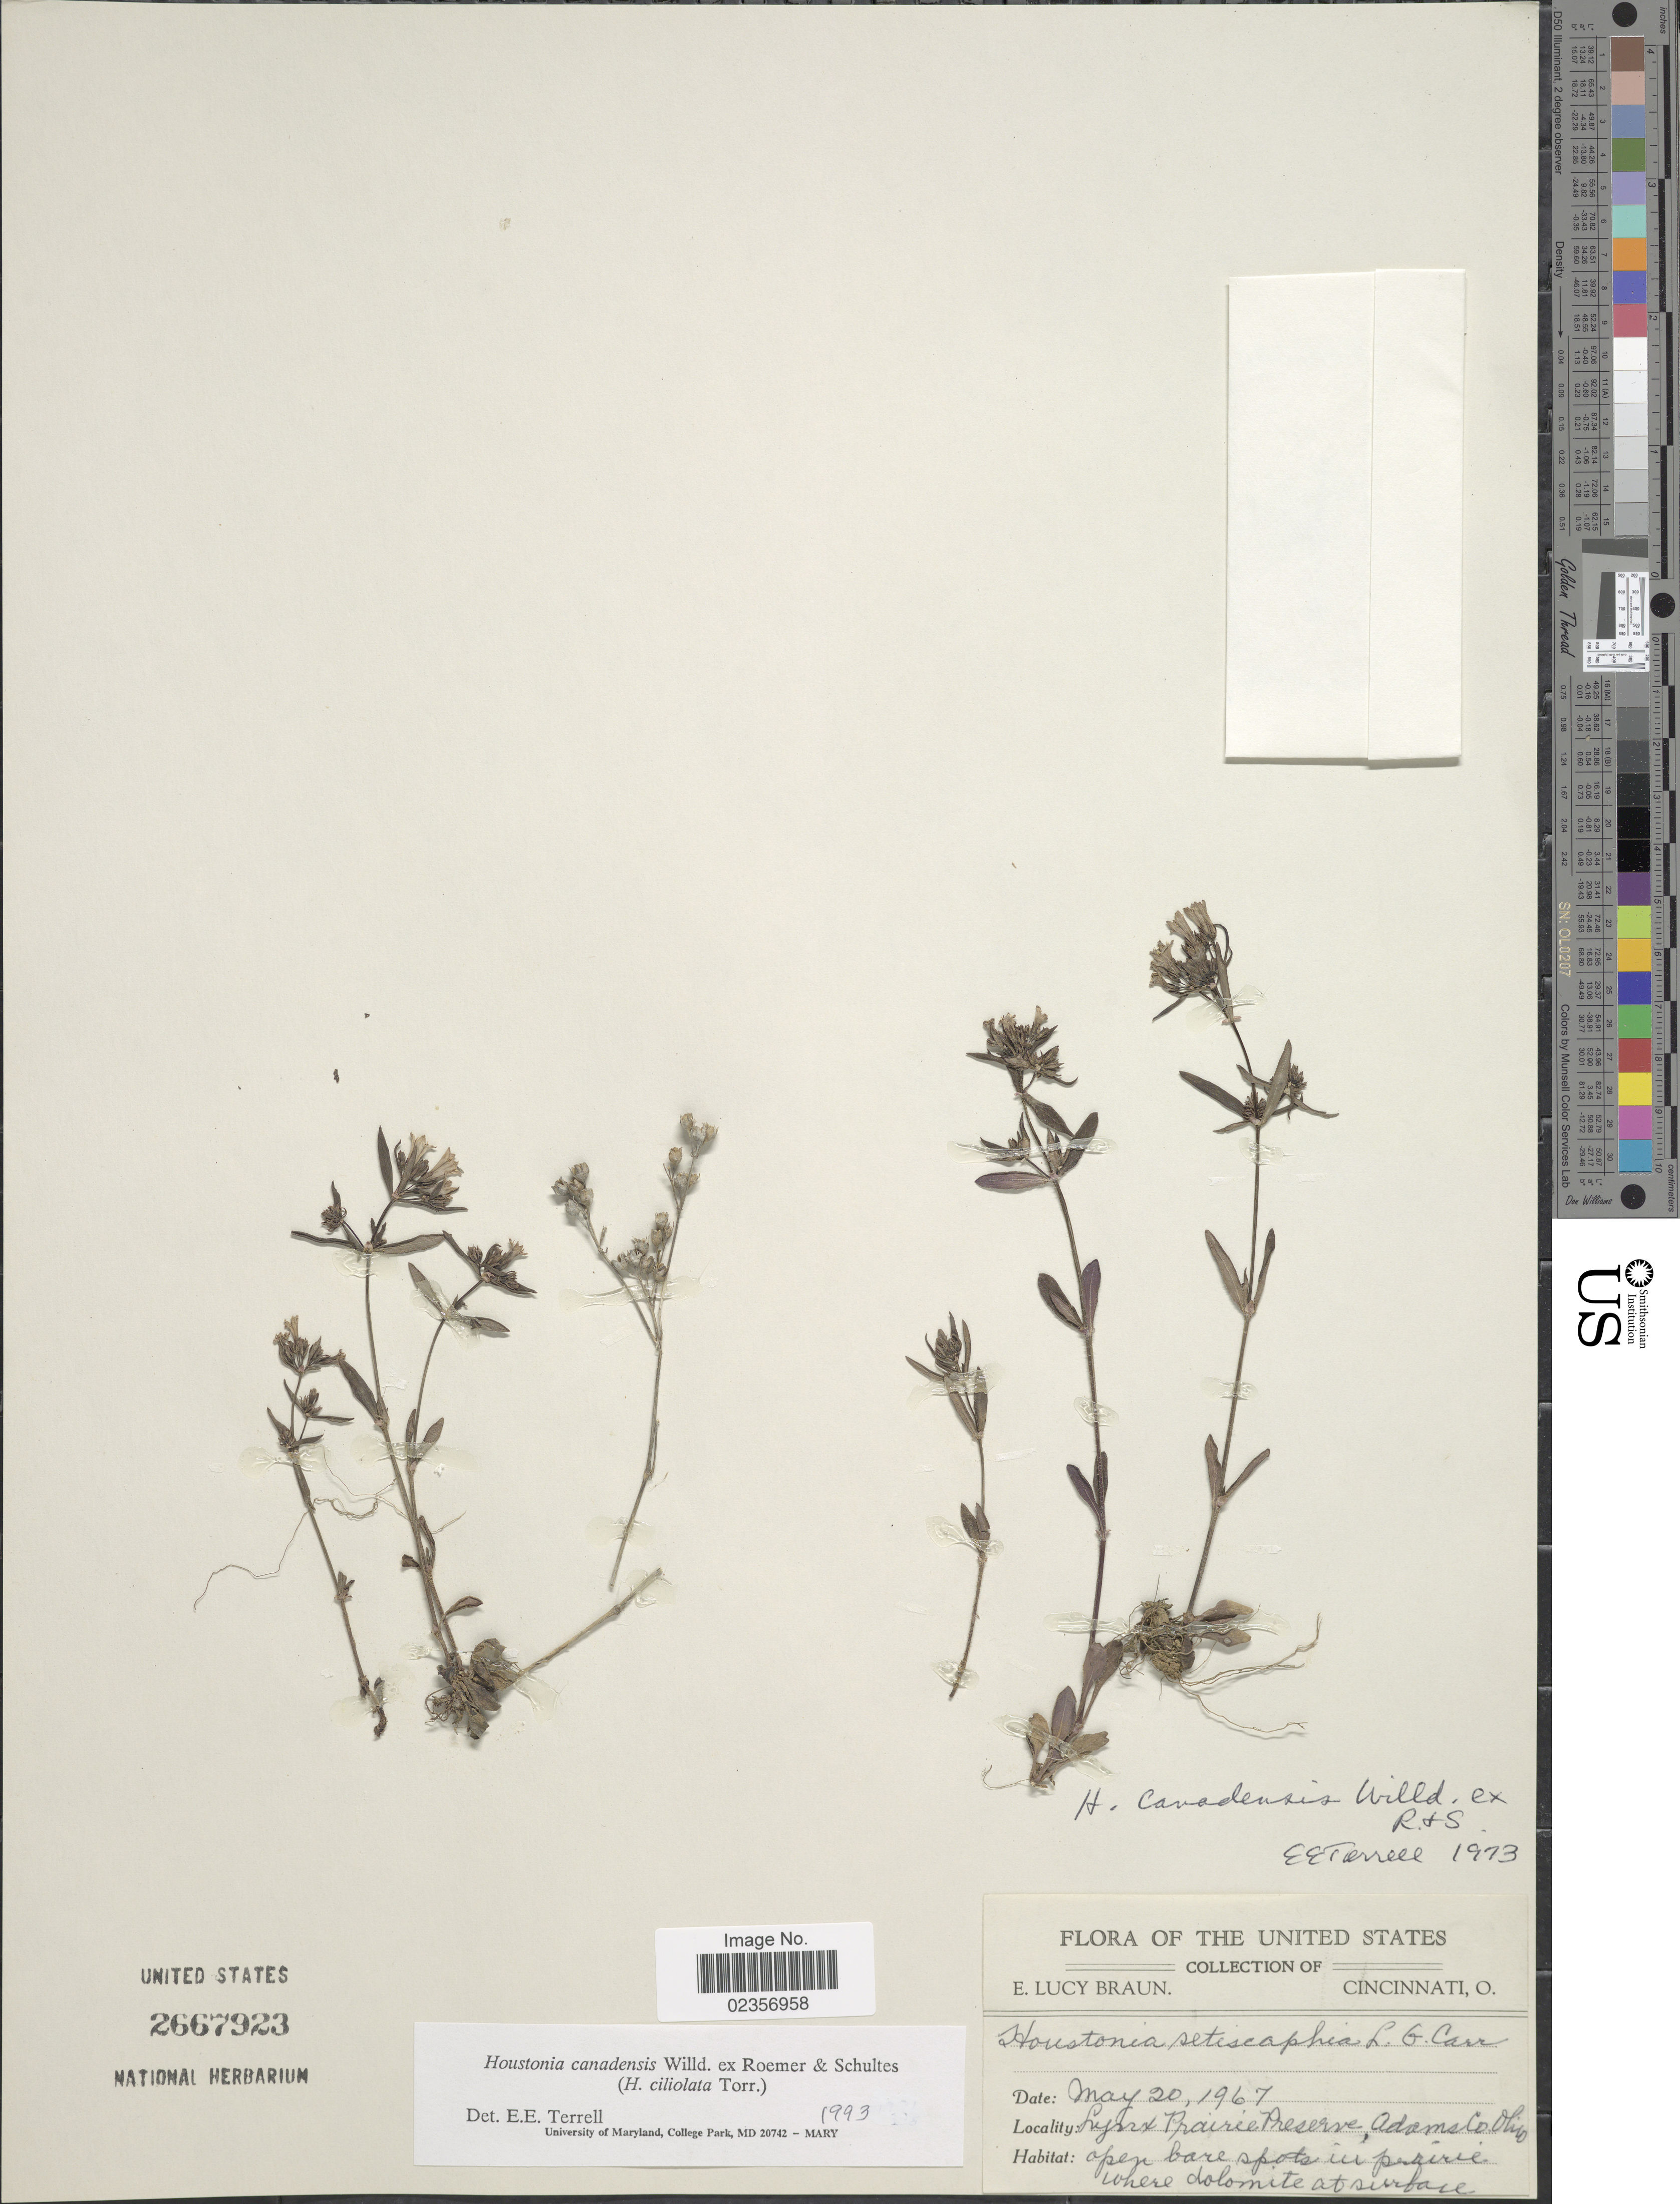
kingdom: Plantae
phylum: Tracheophyta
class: Magnoliopsida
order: Gentianales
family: Rubiaceae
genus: Houstonia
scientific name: Houstonia canadensis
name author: Willd.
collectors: E. L. Braun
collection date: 1967-05-20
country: United States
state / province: Ohio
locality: Lynx Prairie Preserve, Adams Co.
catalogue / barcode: US 2667923